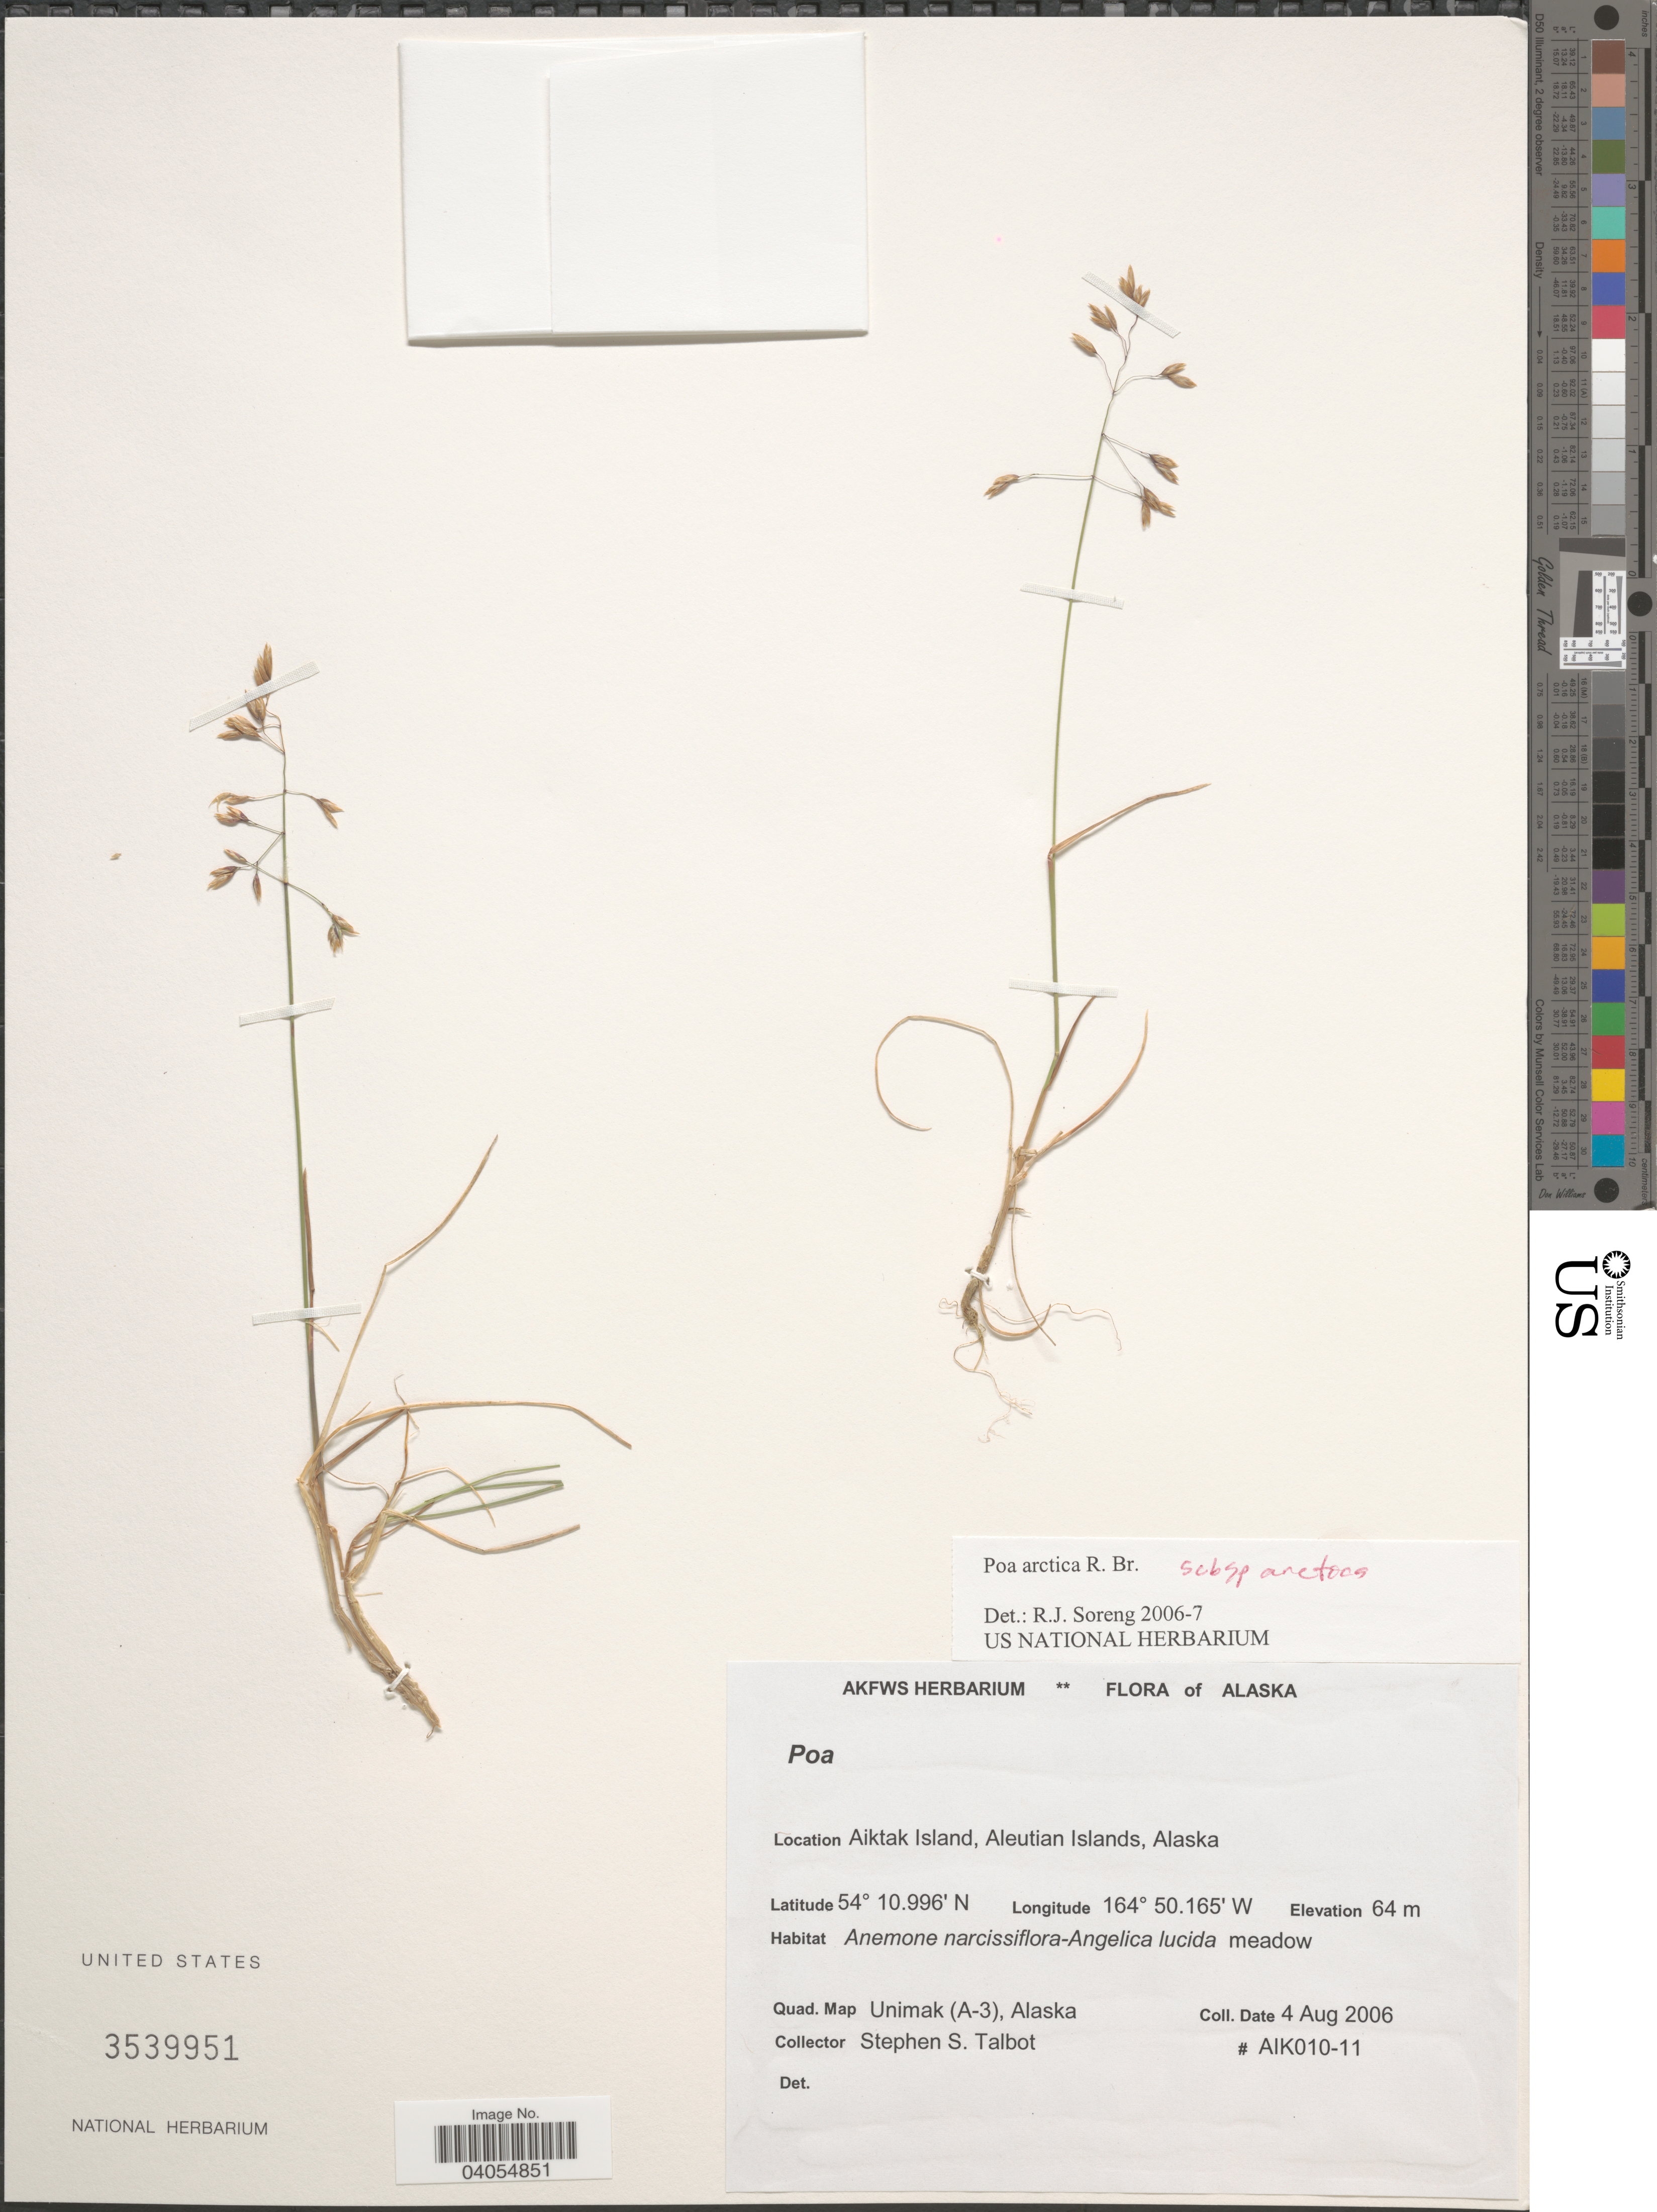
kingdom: Plantae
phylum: Tracheophyta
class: Liliopsida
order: Poales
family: Poaceae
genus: Poa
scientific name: Poa arctica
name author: R. Br.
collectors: S. S. Talbot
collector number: AIK010-11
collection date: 2006-08-04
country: United States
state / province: Alaska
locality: Aiktak Island, Aleutian Islands. Quad. Map. Unimak (A-3).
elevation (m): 64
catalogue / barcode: US 3539951